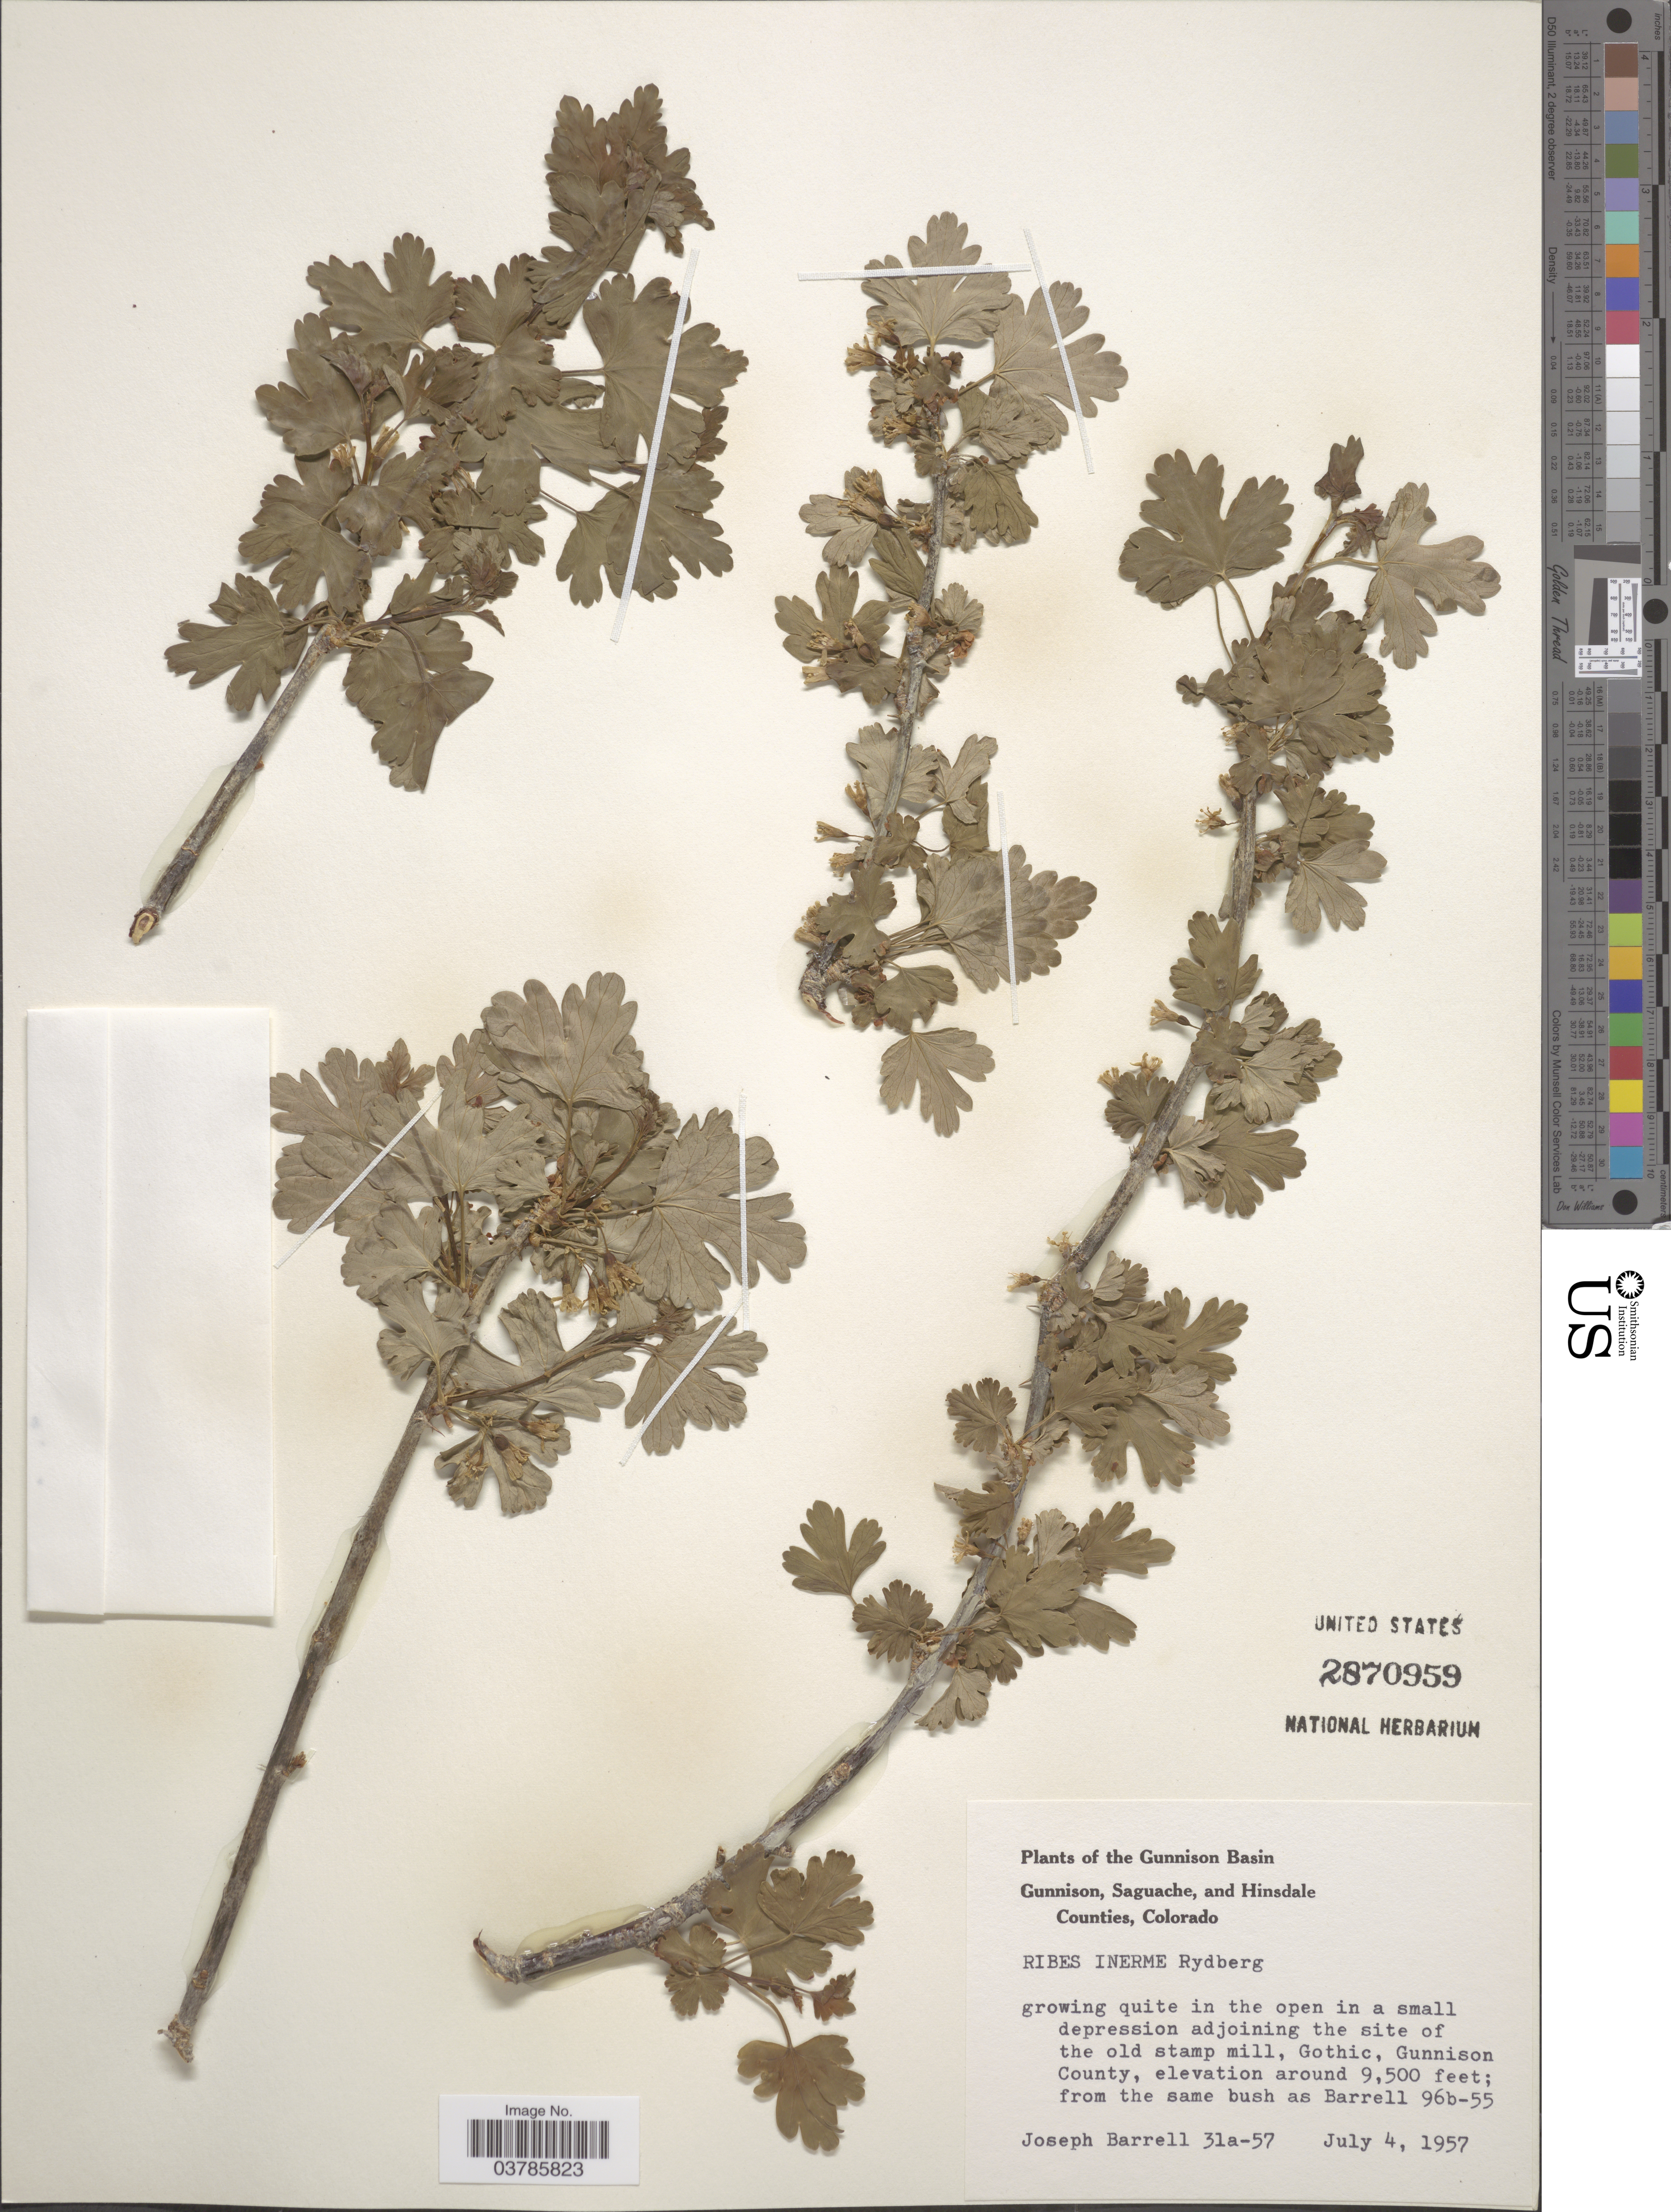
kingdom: Plantae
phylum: Tracheophyta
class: Magnoliopsida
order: Saxifragales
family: Grossulariaceae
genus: Ribes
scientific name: Ribes inerme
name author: Rydb.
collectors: J. Barrell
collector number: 31a-57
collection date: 1957-07-04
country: United States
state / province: Colorado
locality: Gunnison Basin. Site of the old stamp mill, Gothic, Gunnison County.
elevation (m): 2896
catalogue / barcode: US 2870959